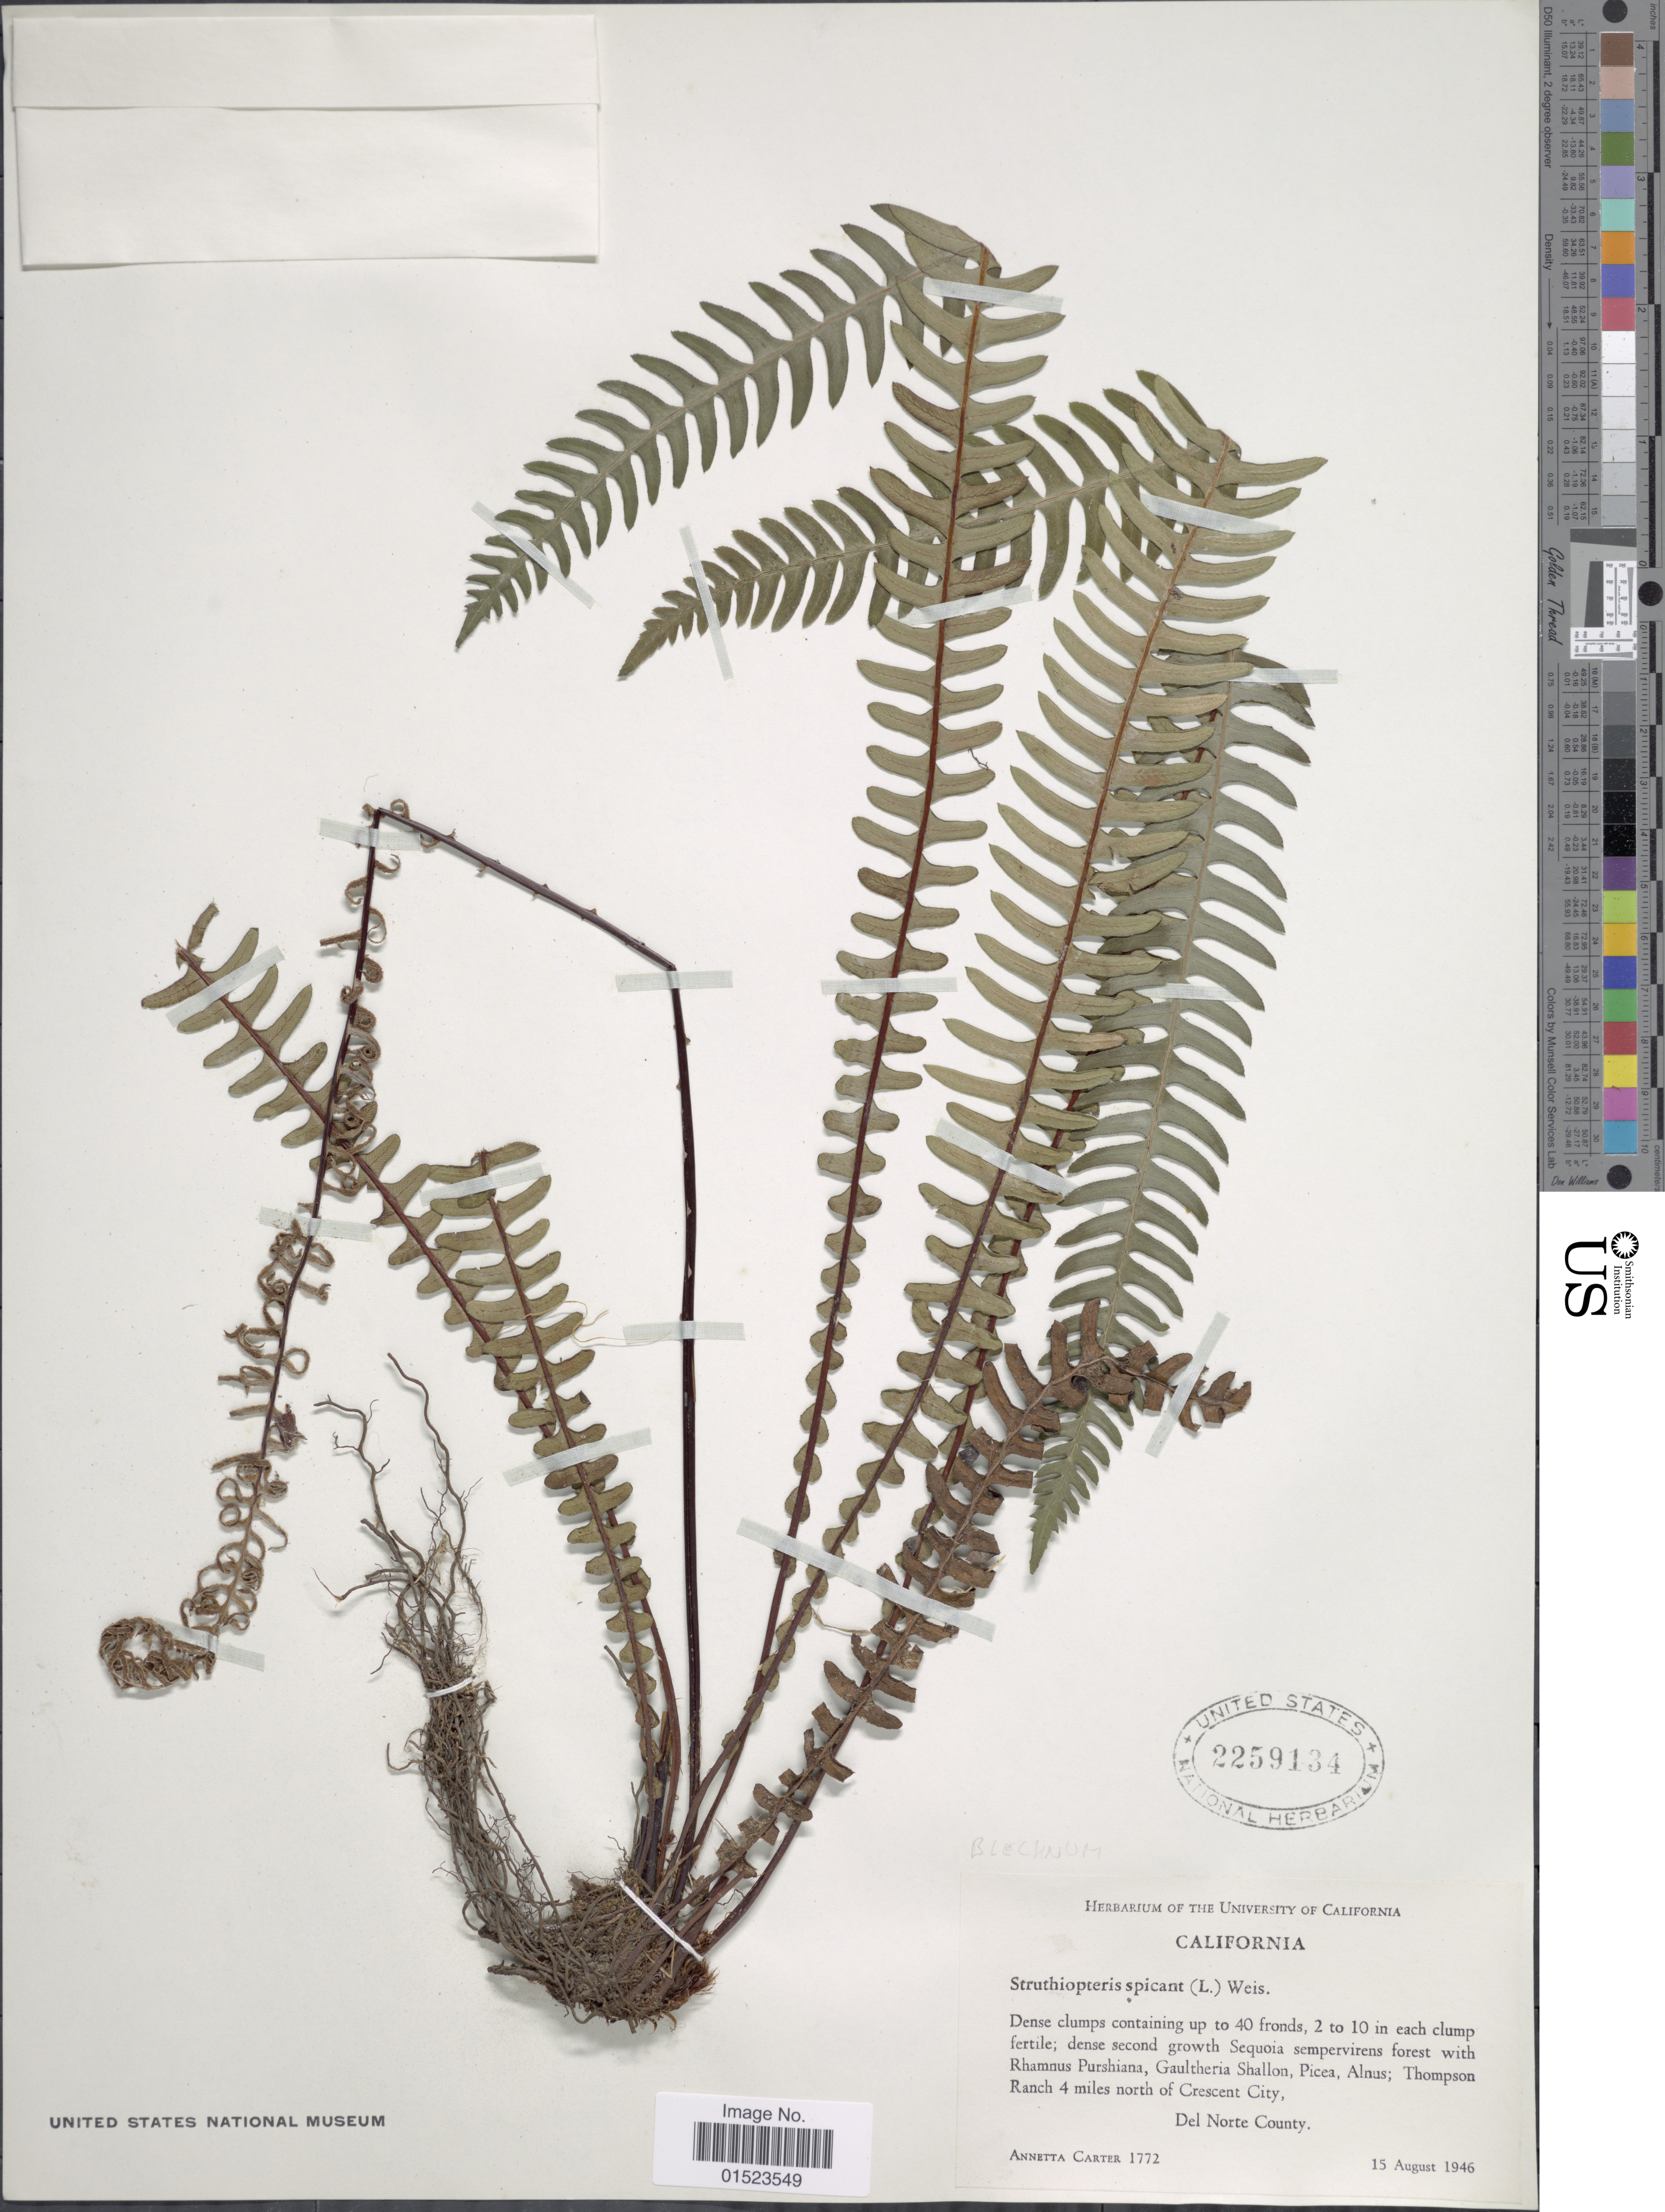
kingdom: Plantae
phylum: Tracheophyta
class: Polypodiopsida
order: Polypodiales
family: Blechnaceae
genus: Blechnum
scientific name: Blechnum spicant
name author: (L.) Sm.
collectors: A. Carter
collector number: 1772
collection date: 1946-08-15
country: United States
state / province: California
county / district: Del Norte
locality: Thompson Ranch 4 miles north of Crescent City, Del Norte County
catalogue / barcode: US 2259134